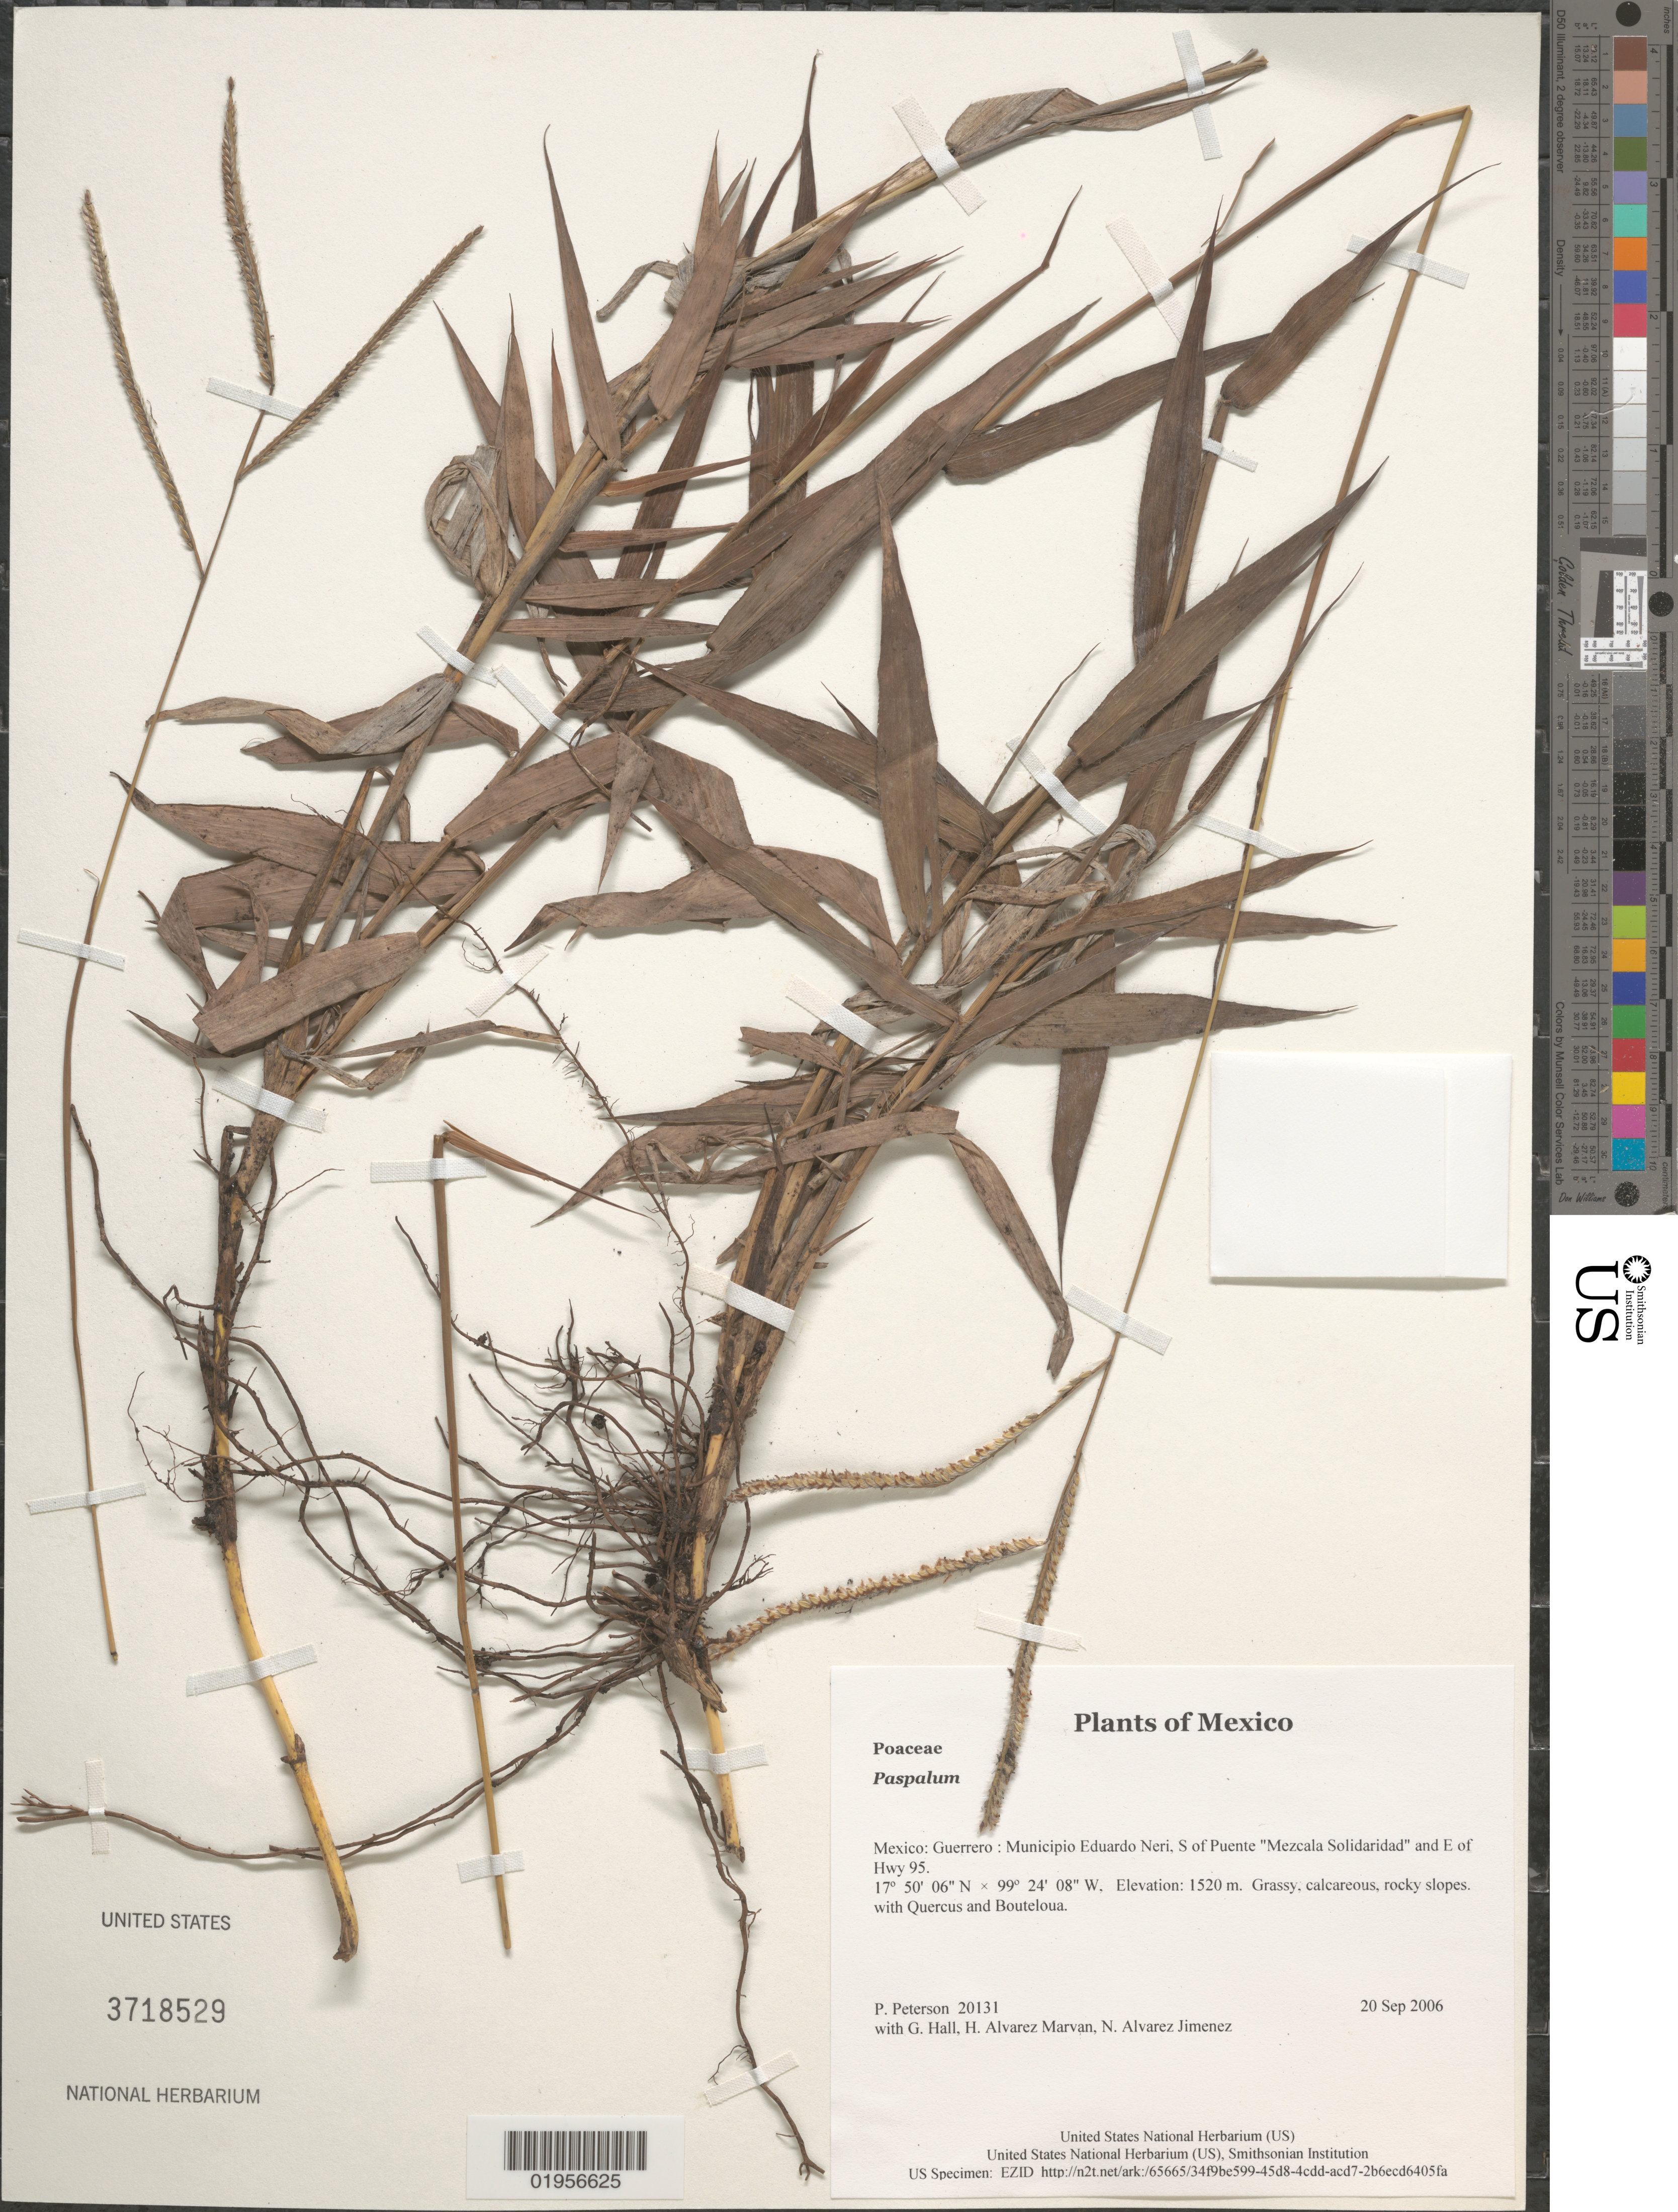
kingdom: Plantae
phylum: Tracheophyta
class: Liliopsida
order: Poales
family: Poaceae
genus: Paspalum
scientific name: Paspalum sp.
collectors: P. M. Peterson, G. Hall, H. Alvarez Marvan & N. Alvarez Jimenez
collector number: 20131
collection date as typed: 20 Sep 2006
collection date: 2006-09-20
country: Mexico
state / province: Guerrero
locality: Municipio Eduardo Neri, S of Puente "Mezcala Solidaridad" and E of Hwy 95.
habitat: Grassy, calcareous, rocky slopes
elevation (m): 1520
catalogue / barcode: US 3718529